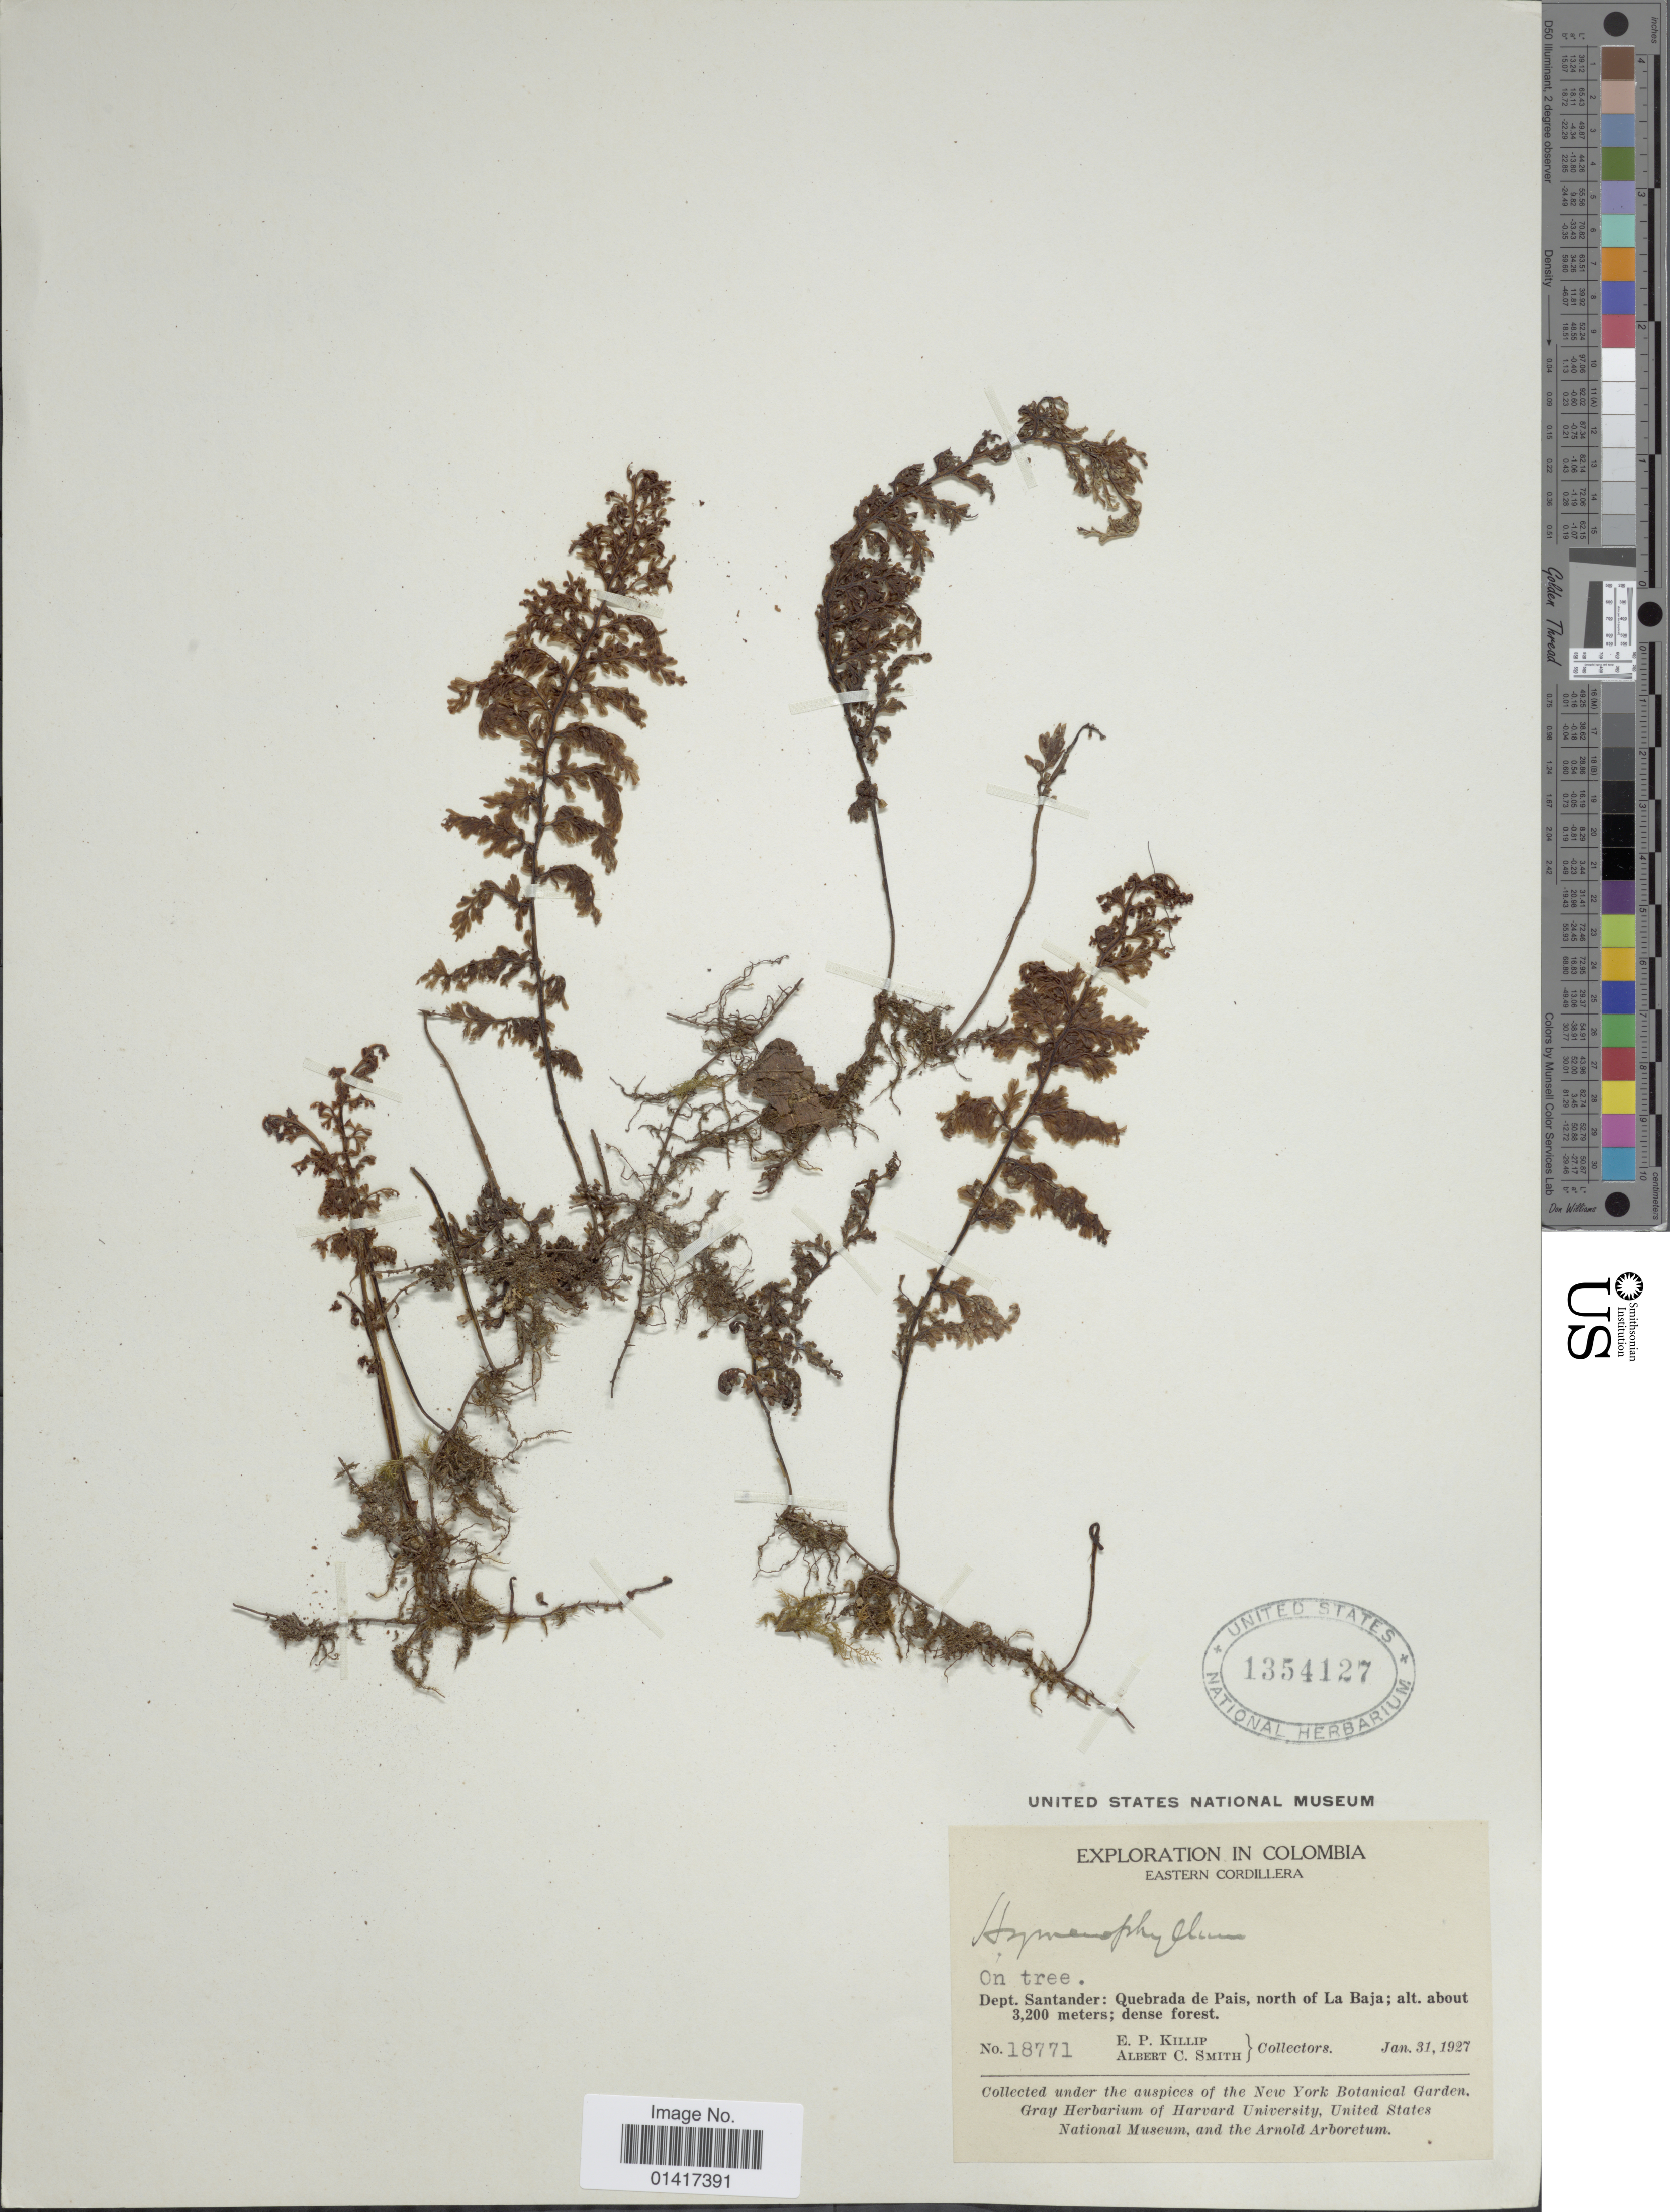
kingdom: Plantae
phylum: Tracheophyta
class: Polypodiopsida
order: Hymenophyllales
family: Hymenophyllaceae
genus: Hymenophyllum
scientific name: Hymenophyllum sp.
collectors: E. P. Killip & A. C. Smith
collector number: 18771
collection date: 1927-01-31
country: Colombia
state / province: Santander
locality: Eastern Cordillera. Dept. Santander: Quebrada de Pais, north of La Baja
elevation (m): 3200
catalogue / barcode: US 1354127